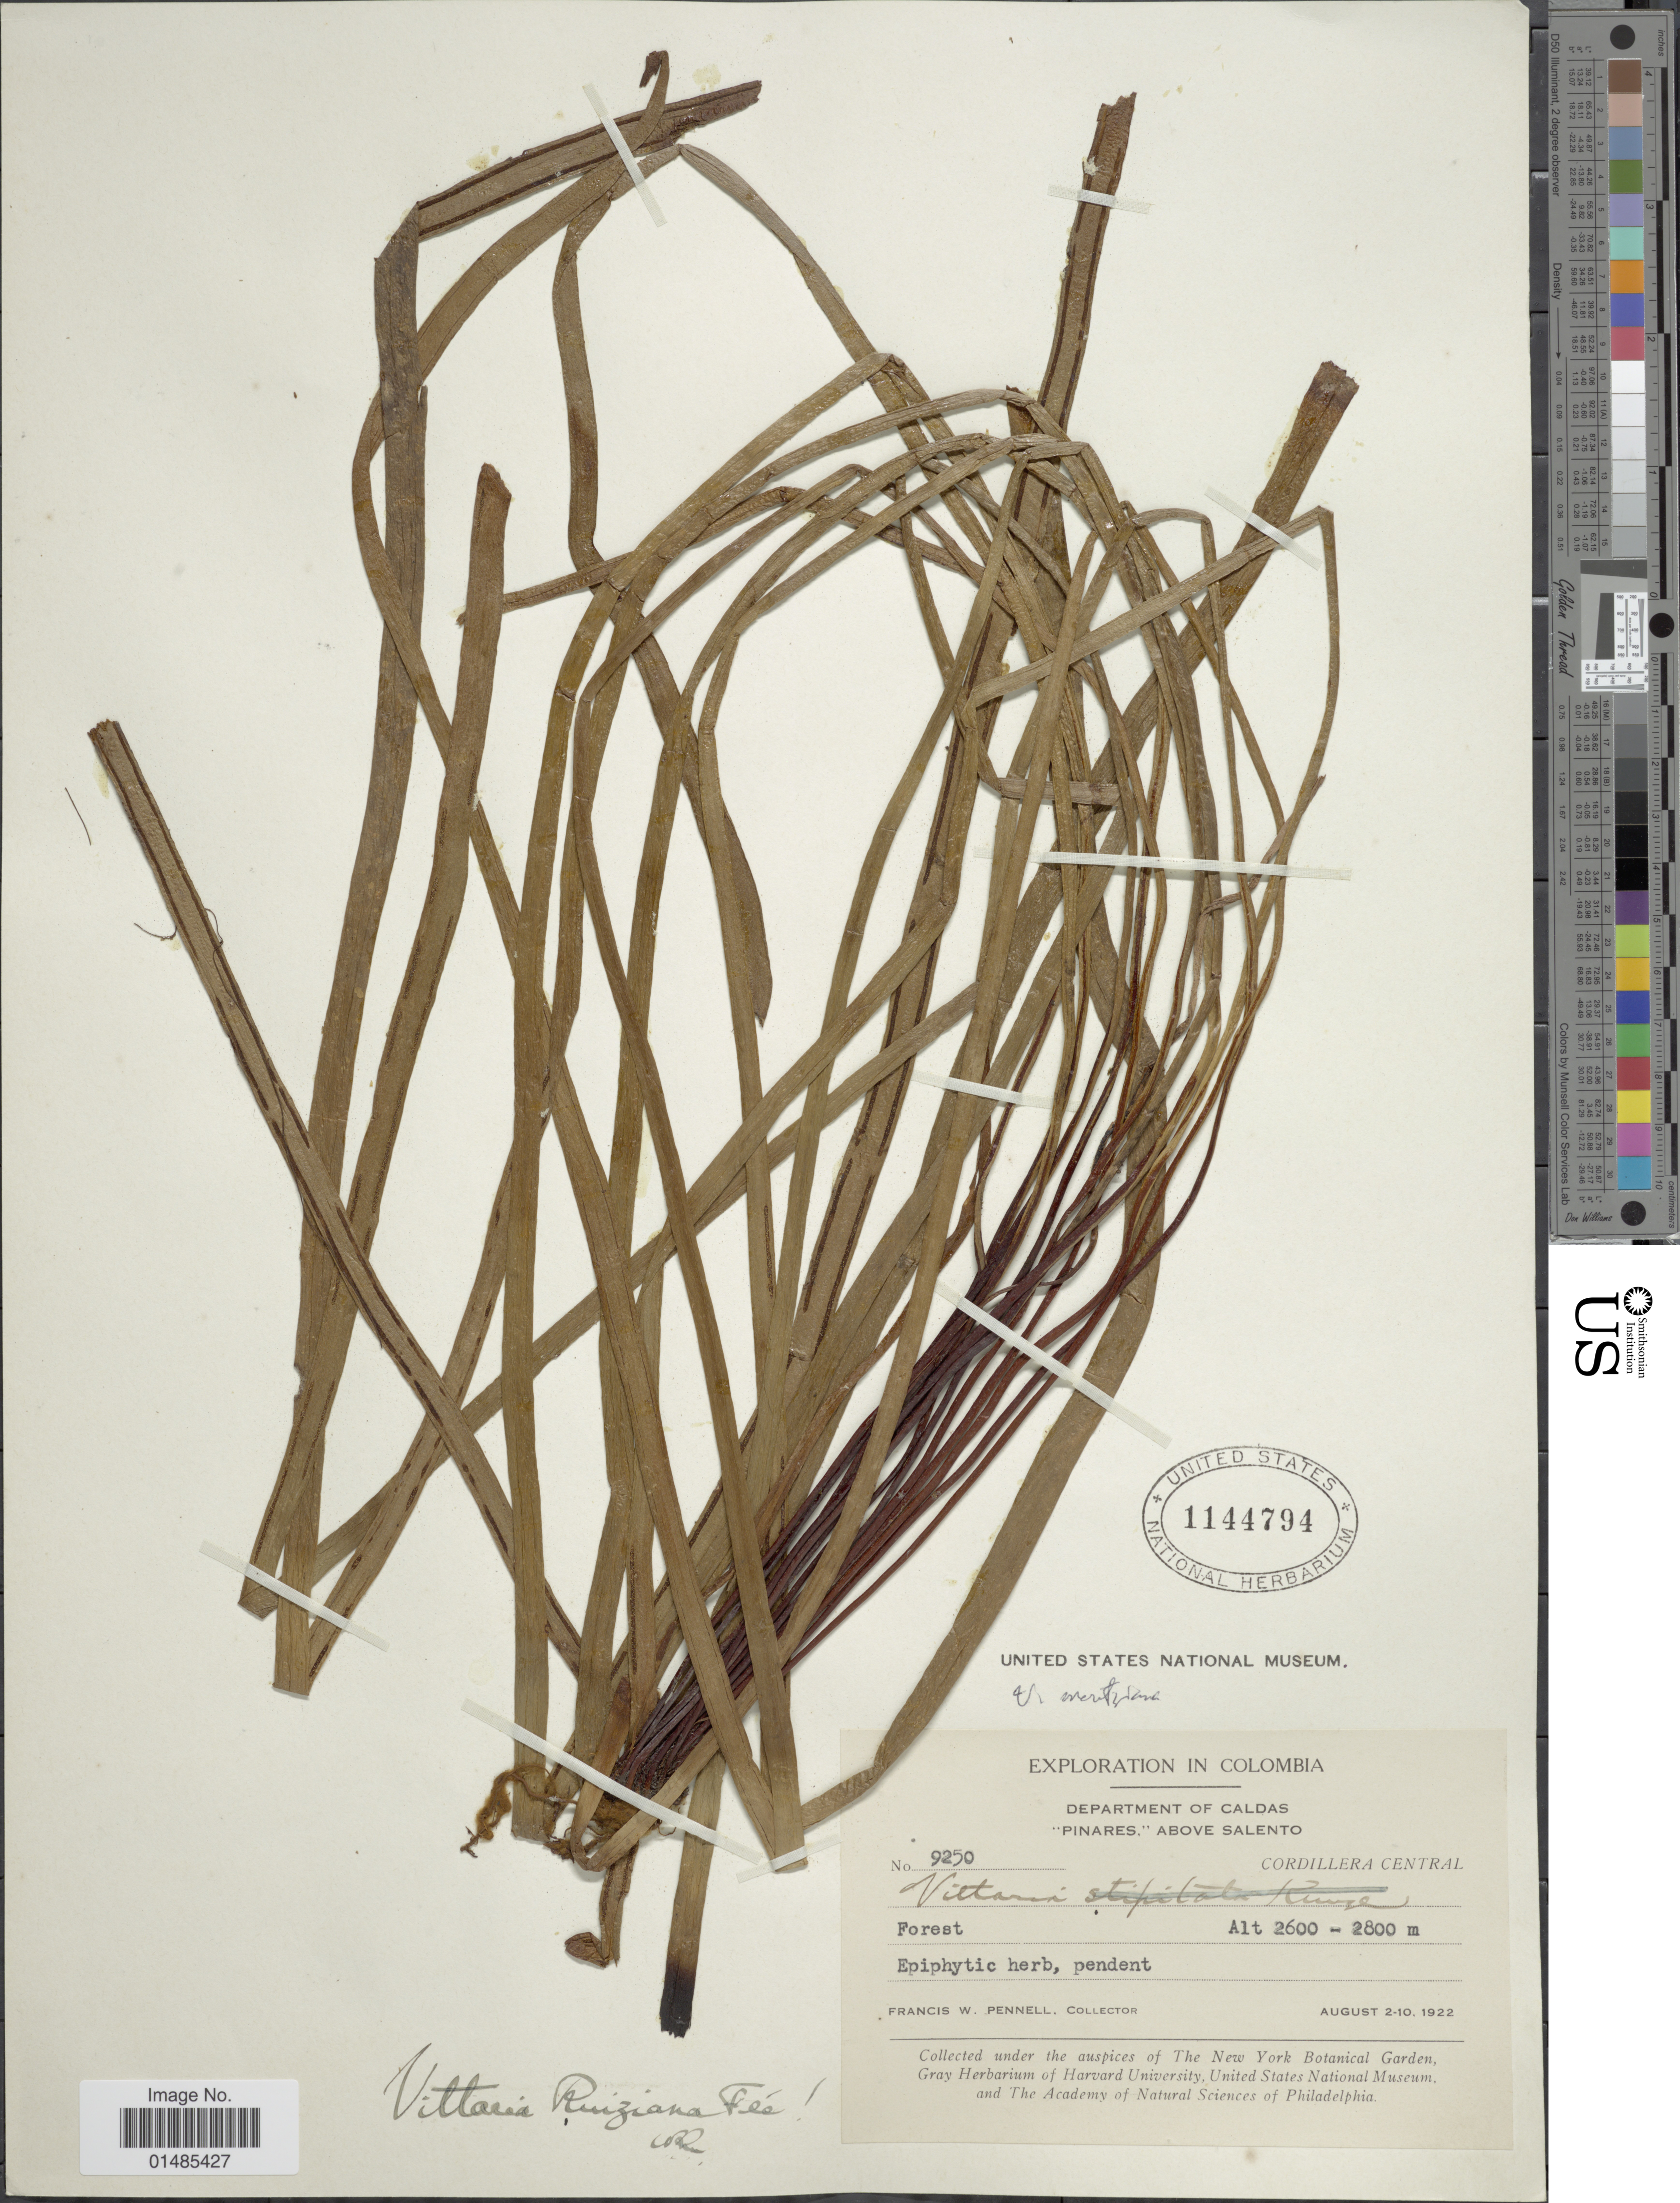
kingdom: Plantae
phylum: Tracheophyta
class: Polypodiopsida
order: Polypodiales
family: Pteridaceae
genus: Radiovittaria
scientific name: Radiovittaria moritziana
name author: (Mett.) E.H. Crane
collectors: F. W. Pennell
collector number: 9250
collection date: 1922-08-02/1922-08-10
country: Colombia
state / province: Caldas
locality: Pinares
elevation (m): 2600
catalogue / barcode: US 1144794